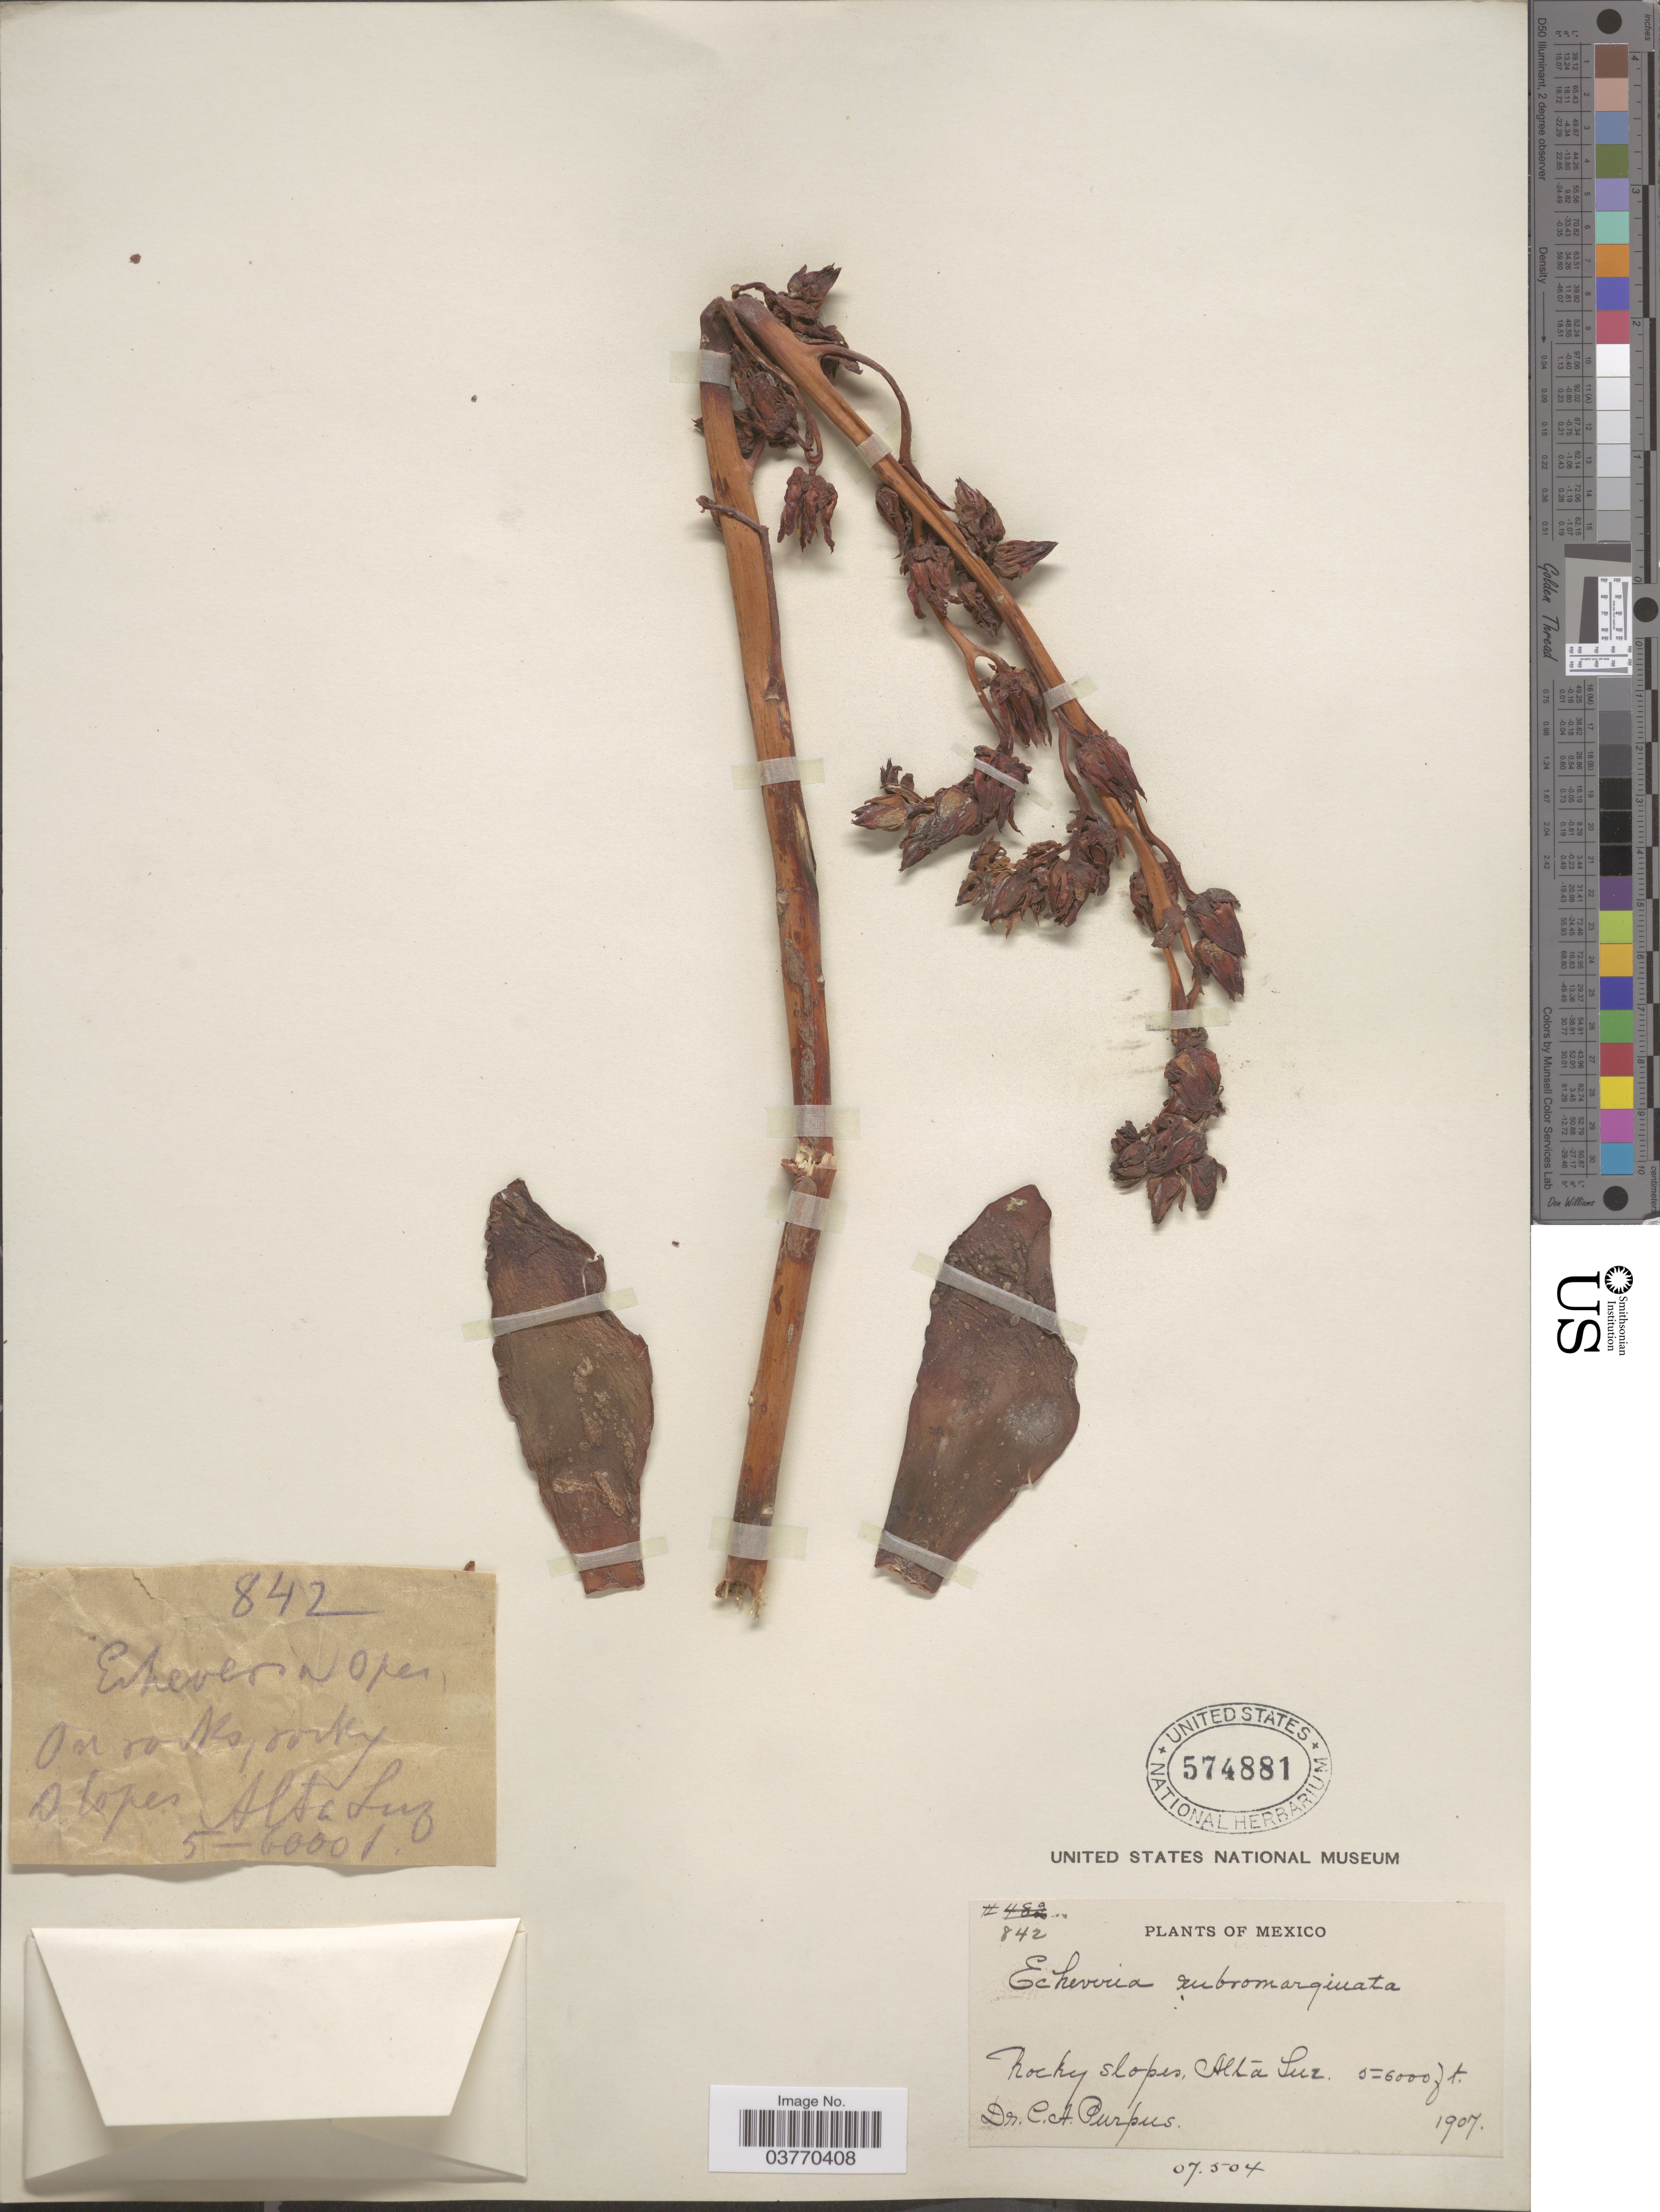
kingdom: Plantae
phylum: Tracheophyta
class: Magnoliopsida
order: Saxifragales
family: Crassulaceae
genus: Echeveria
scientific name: Echeveria rubromarginata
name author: Rose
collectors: C. A. Purpus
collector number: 842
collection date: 1907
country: Mexico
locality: Rocky slopes, Alta Luz.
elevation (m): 1524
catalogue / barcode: US 574881